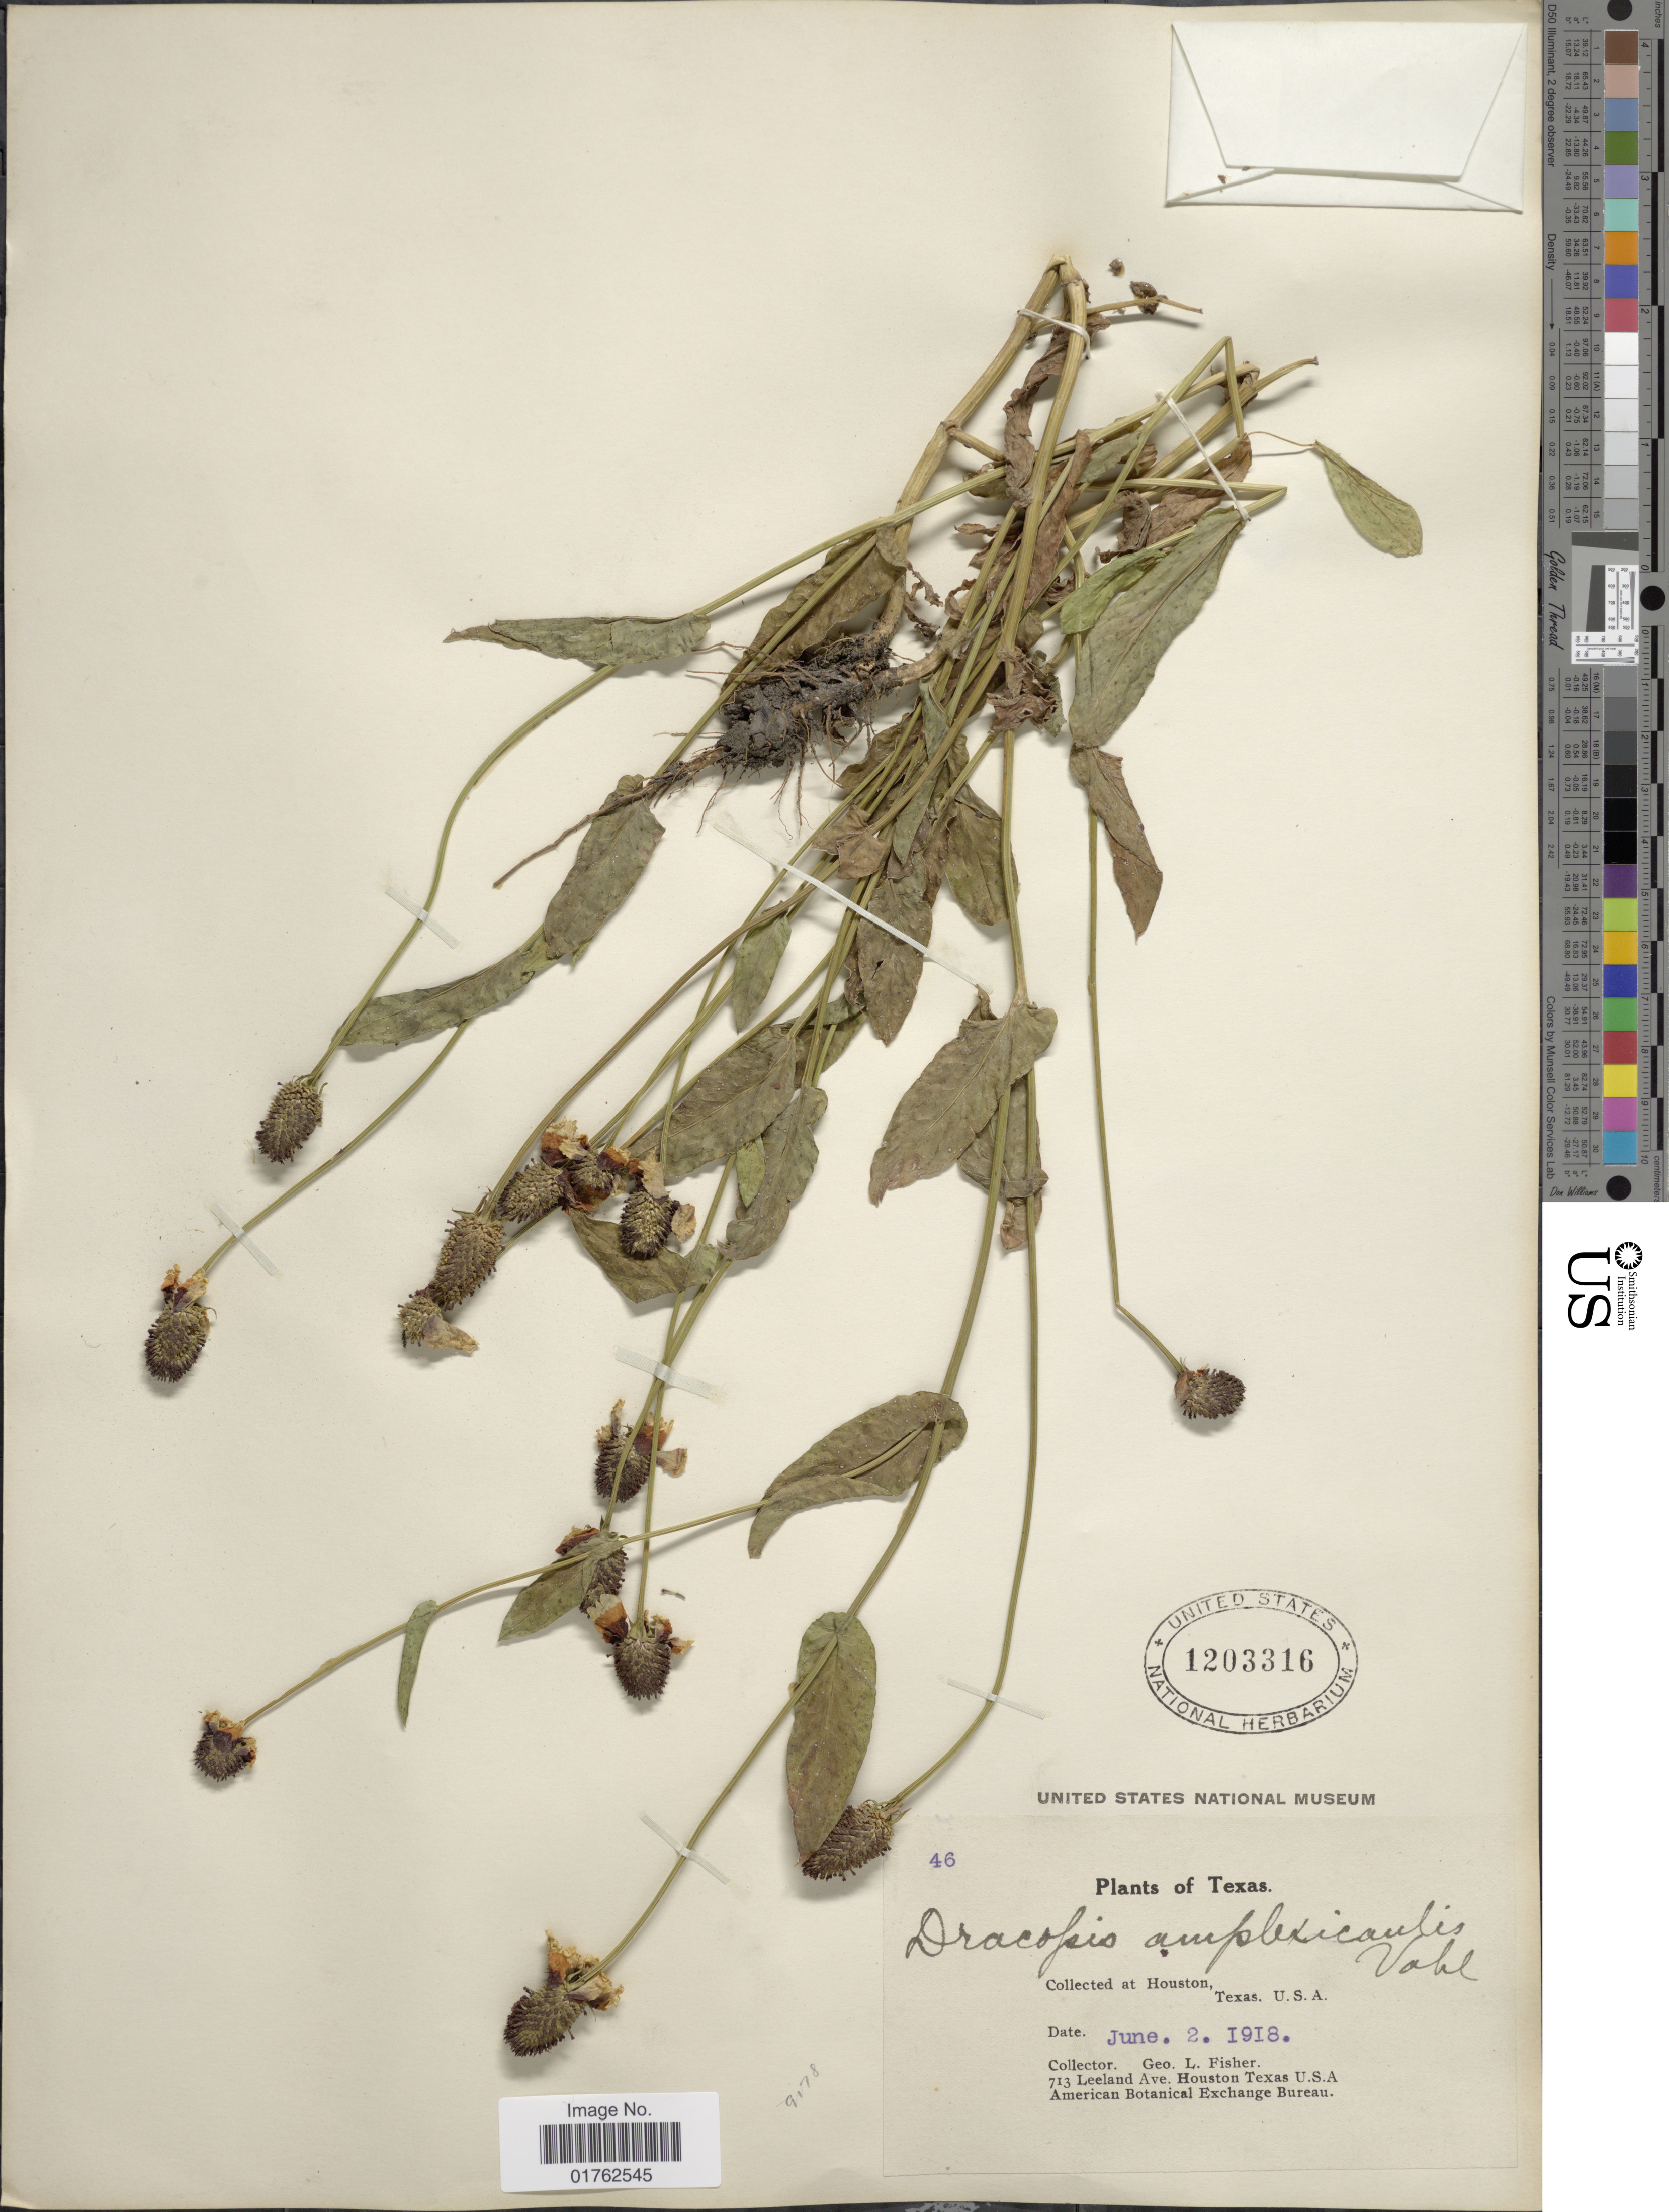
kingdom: Plantae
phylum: Tracheophyta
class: Magnoliopsida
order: Asterales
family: Asteraceae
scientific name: Dracopis amplexicaulis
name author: (Vahl) Cass.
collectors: G. L. Fisher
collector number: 46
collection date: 1918-06-02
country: United States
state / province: Texas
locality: Houston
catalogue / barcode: US 1203316